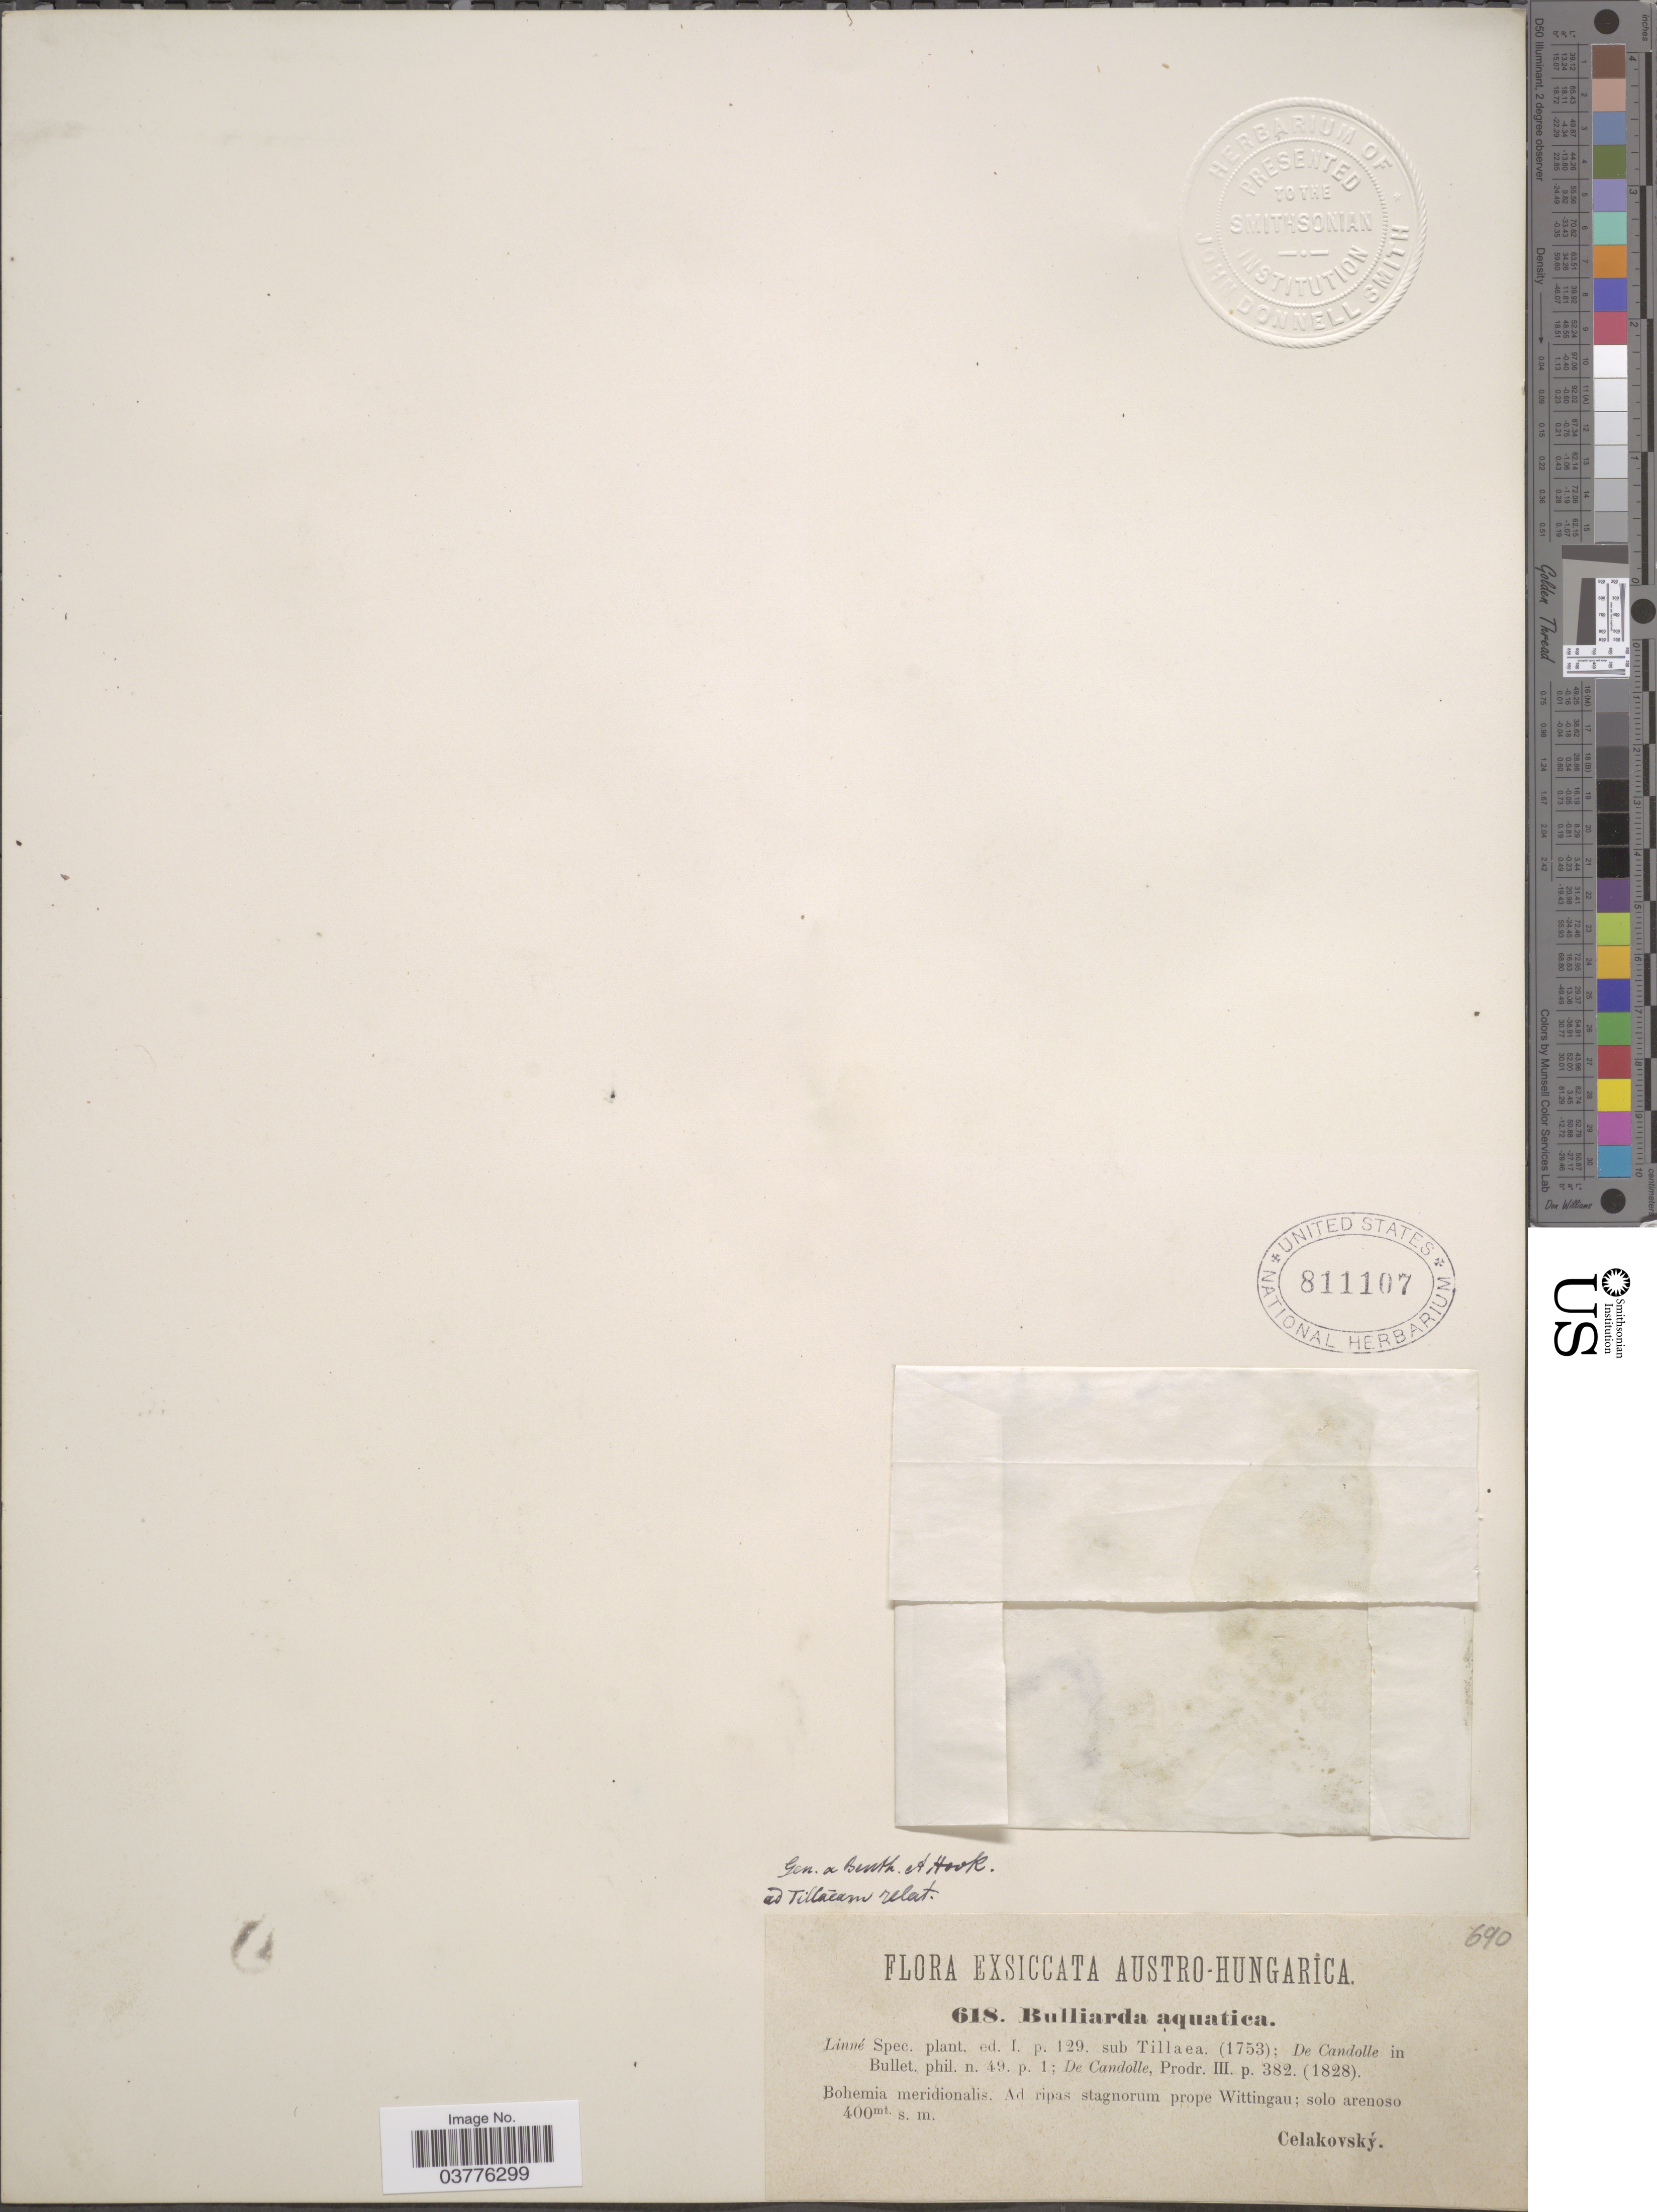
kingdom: Plantae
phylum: Tracheophyta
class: Magnoliopsida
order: Saxifragales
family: Crassulaceae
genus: Crassula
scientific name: Crassula aquatica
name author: (L.) Schönland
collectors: Celakovsky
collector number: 618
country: Czechia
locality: Austro-Hungarica. Bohemia meridionalis. Ad ripas stagnorum prope Wittingau.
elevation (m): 400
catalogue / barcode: US 811107